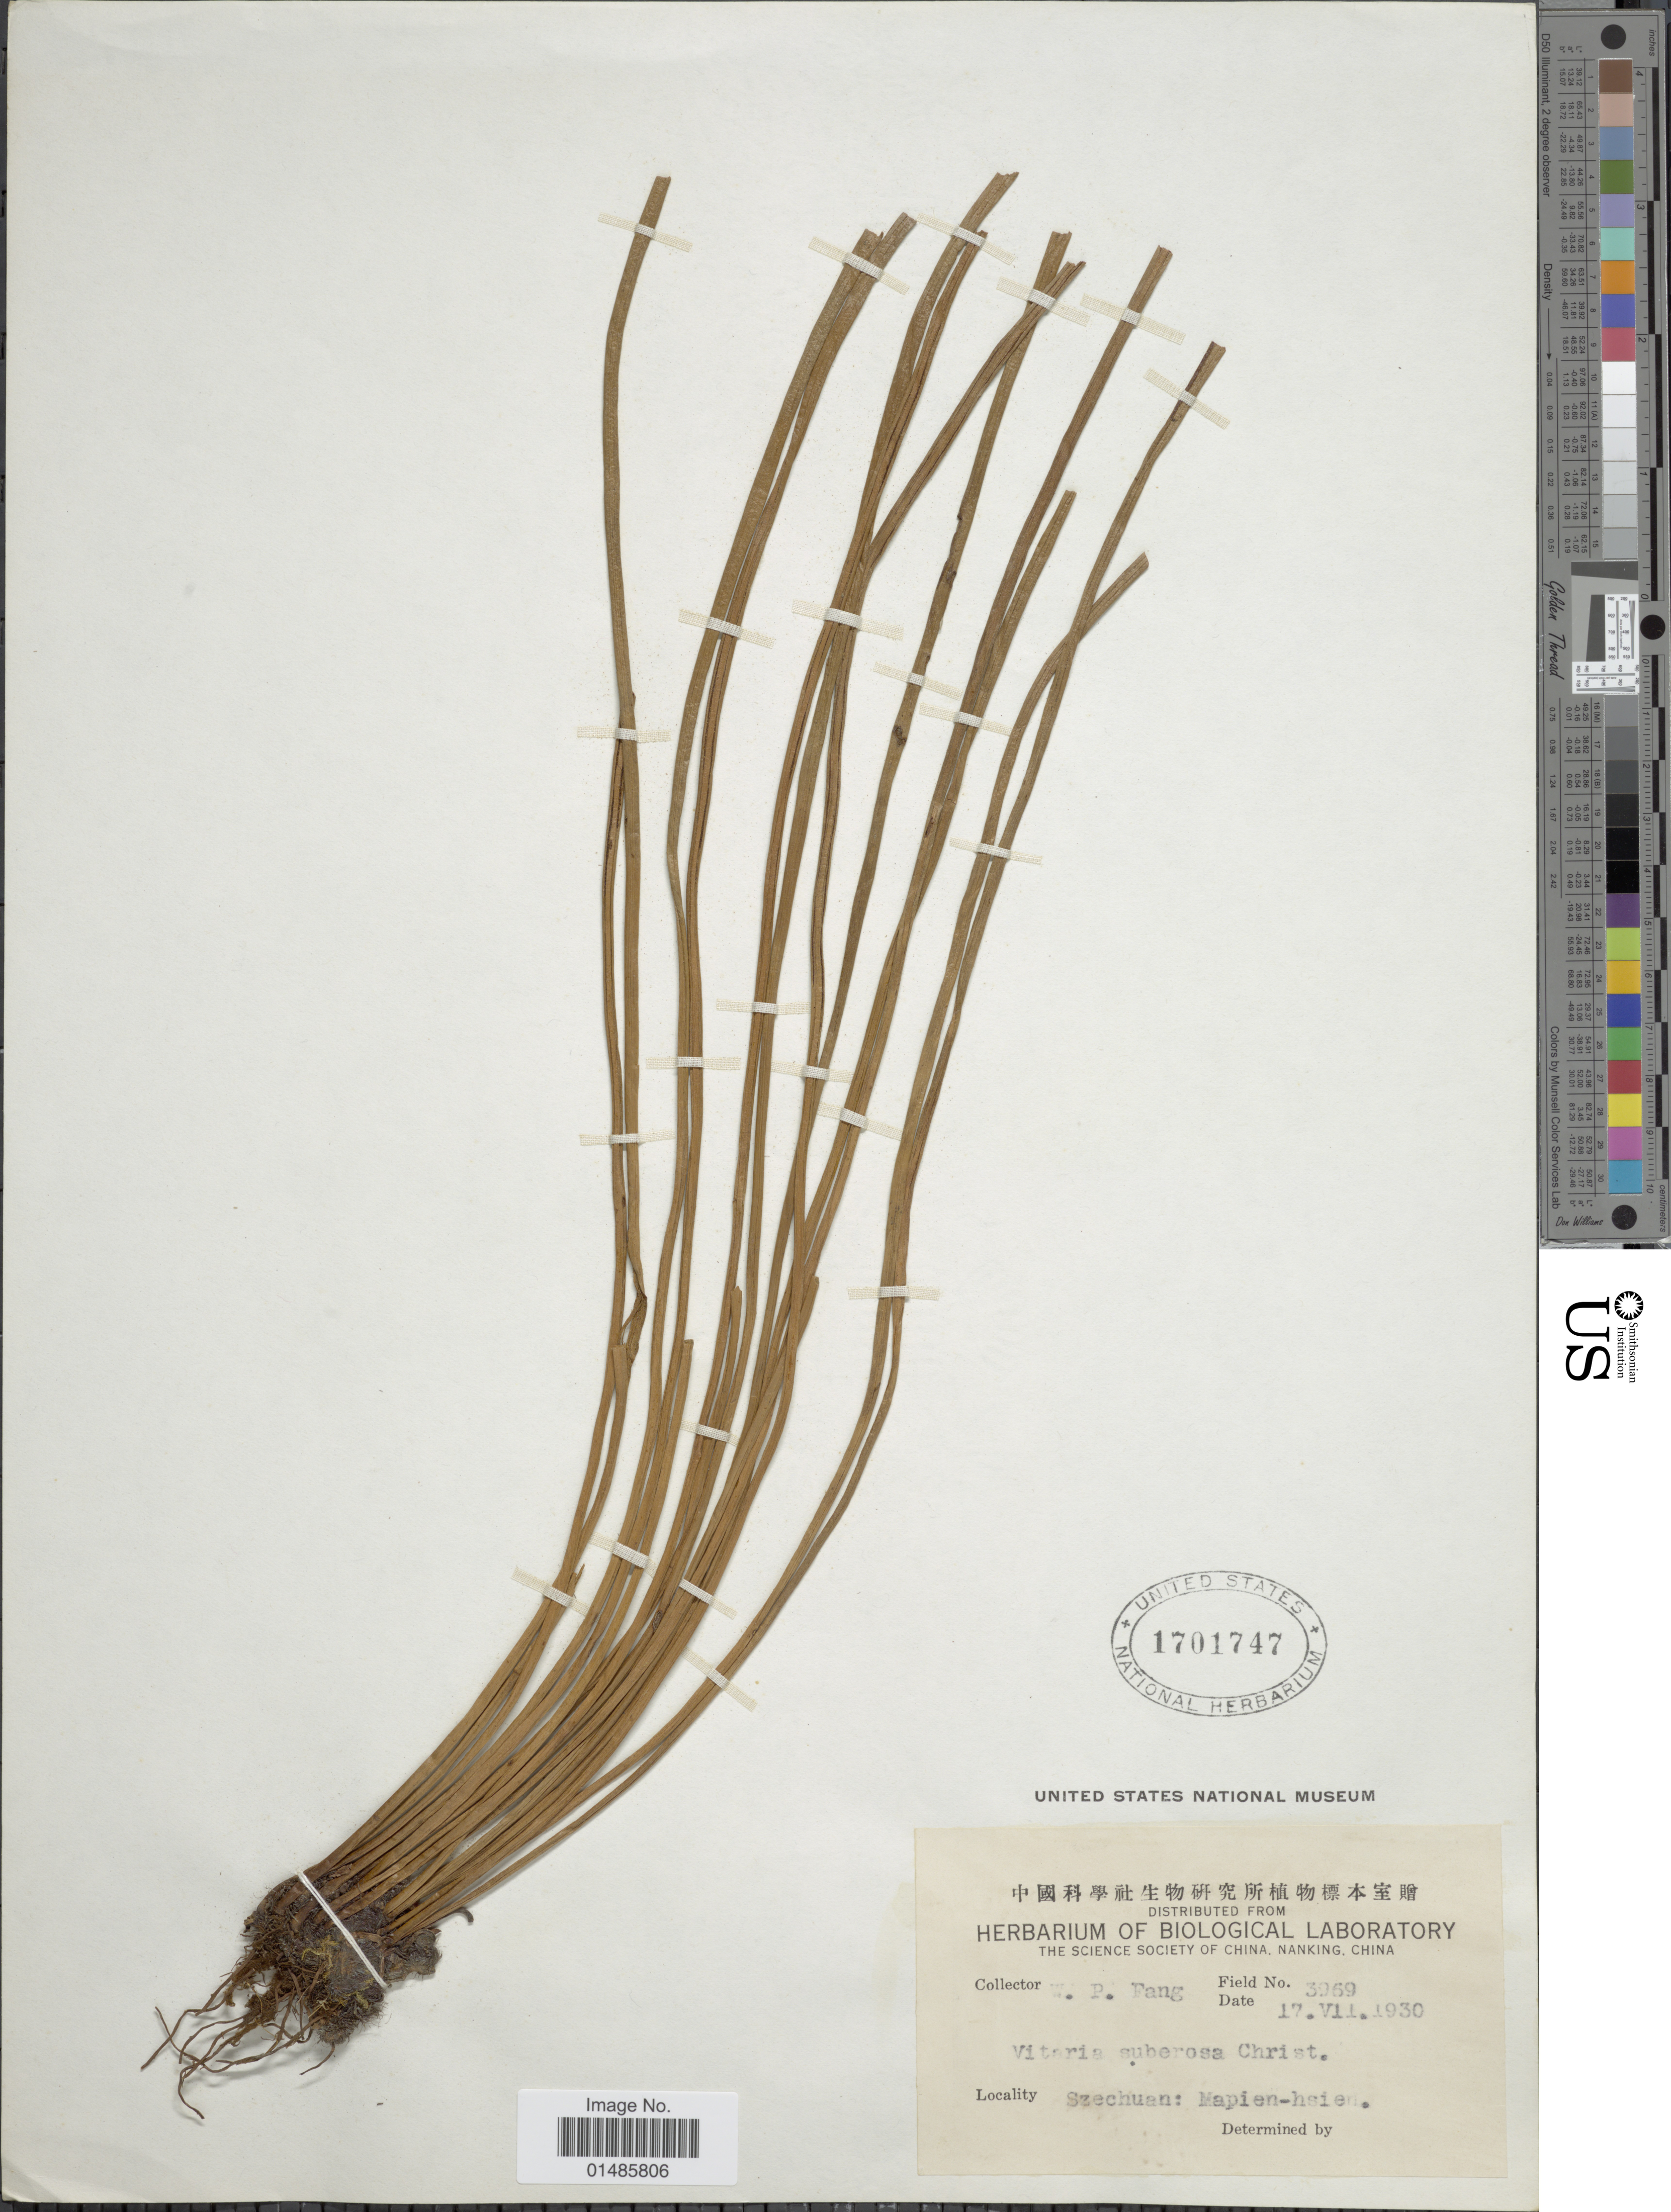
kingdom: Plantae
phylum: Tracheophyta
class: Polypodiopsida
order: Polypodiales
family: Pteridaceae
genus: Haplopteris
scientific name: Haplopteris fudzinoi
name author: (Makino) E.H. Crane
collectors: W. P. Fang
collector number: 3969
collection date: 1930-07-17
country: China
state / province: Sichuan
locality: Szechuan: Mapien-hsien.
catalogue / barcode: US 1701747